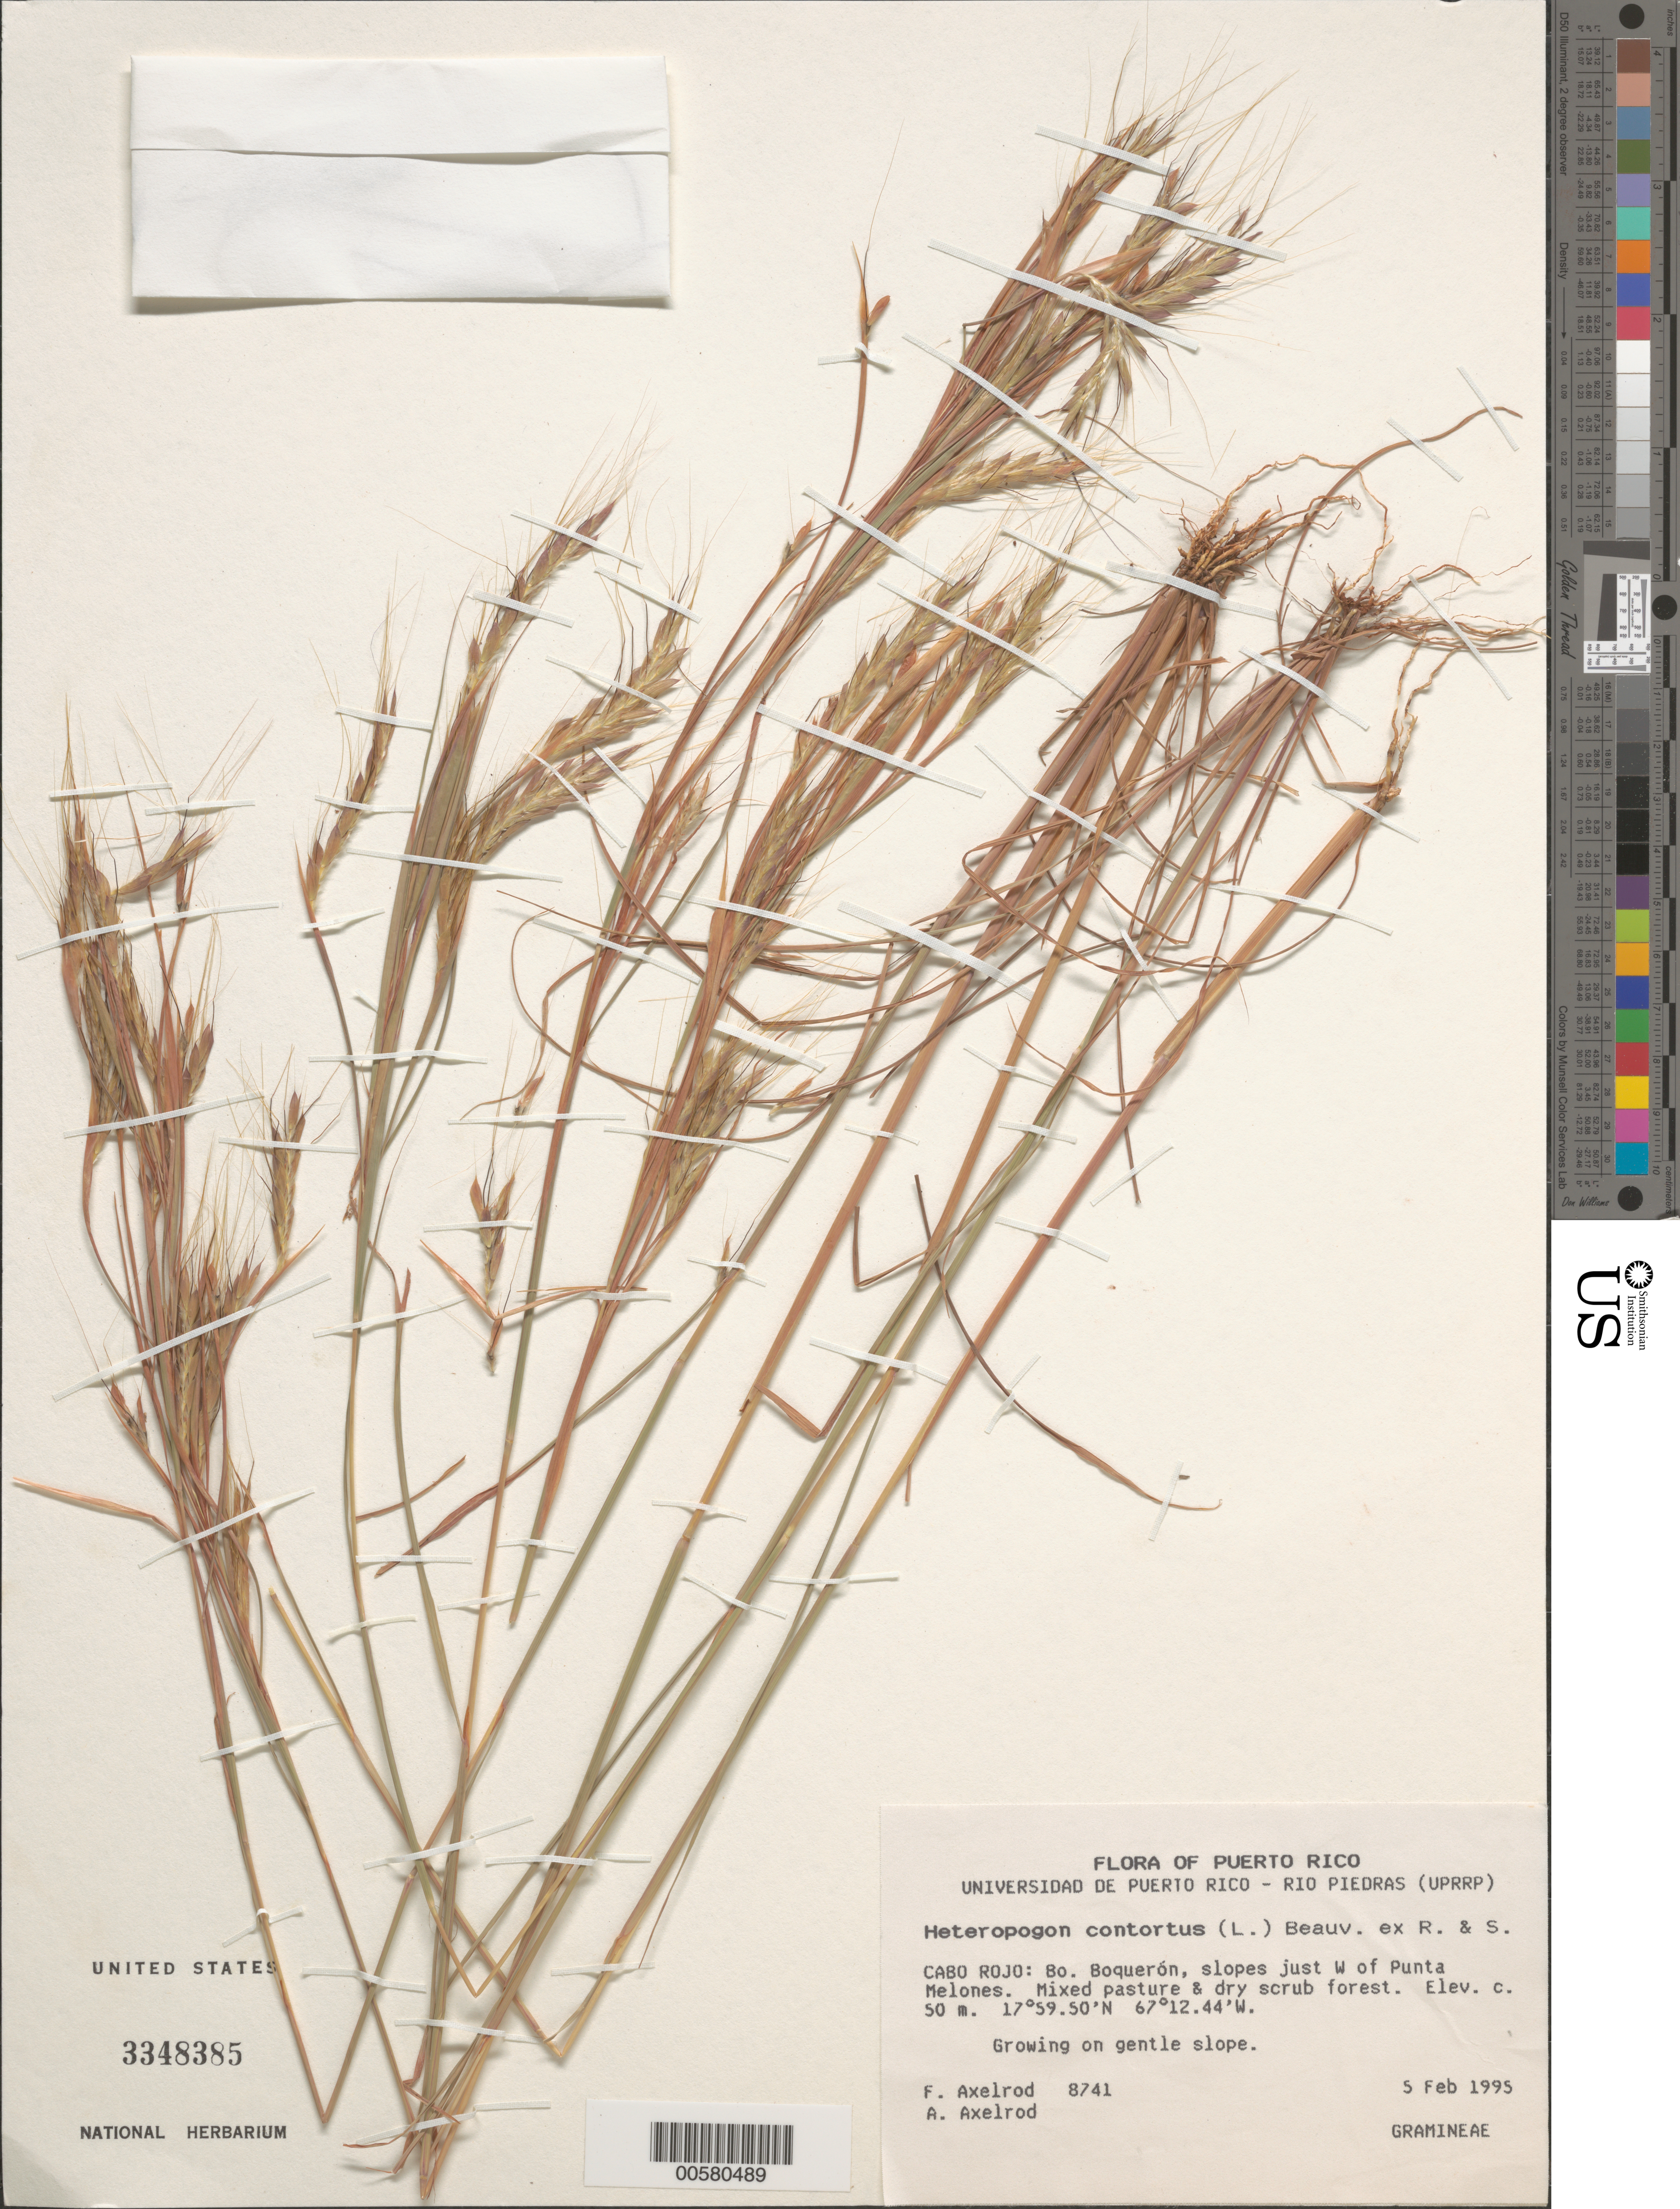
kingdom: Plantae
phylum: Tracheophyta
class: Liliopsida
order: Poales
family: Poaceae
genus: Heteropogon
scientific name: Heteropogon contortus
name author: (L.) P. Beauv. ex Roem. & Schult.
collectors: F. Axelrod & A. Axelrod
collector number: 8741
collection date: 1995-02-05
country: Puerto Rico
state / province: Çabo Rojo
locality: Bo. Boquerón, slopes just W of Punta Melones. Mixed pasture & dry scrub forest. On gentle slope.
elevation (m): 50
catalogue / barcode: US 3348385